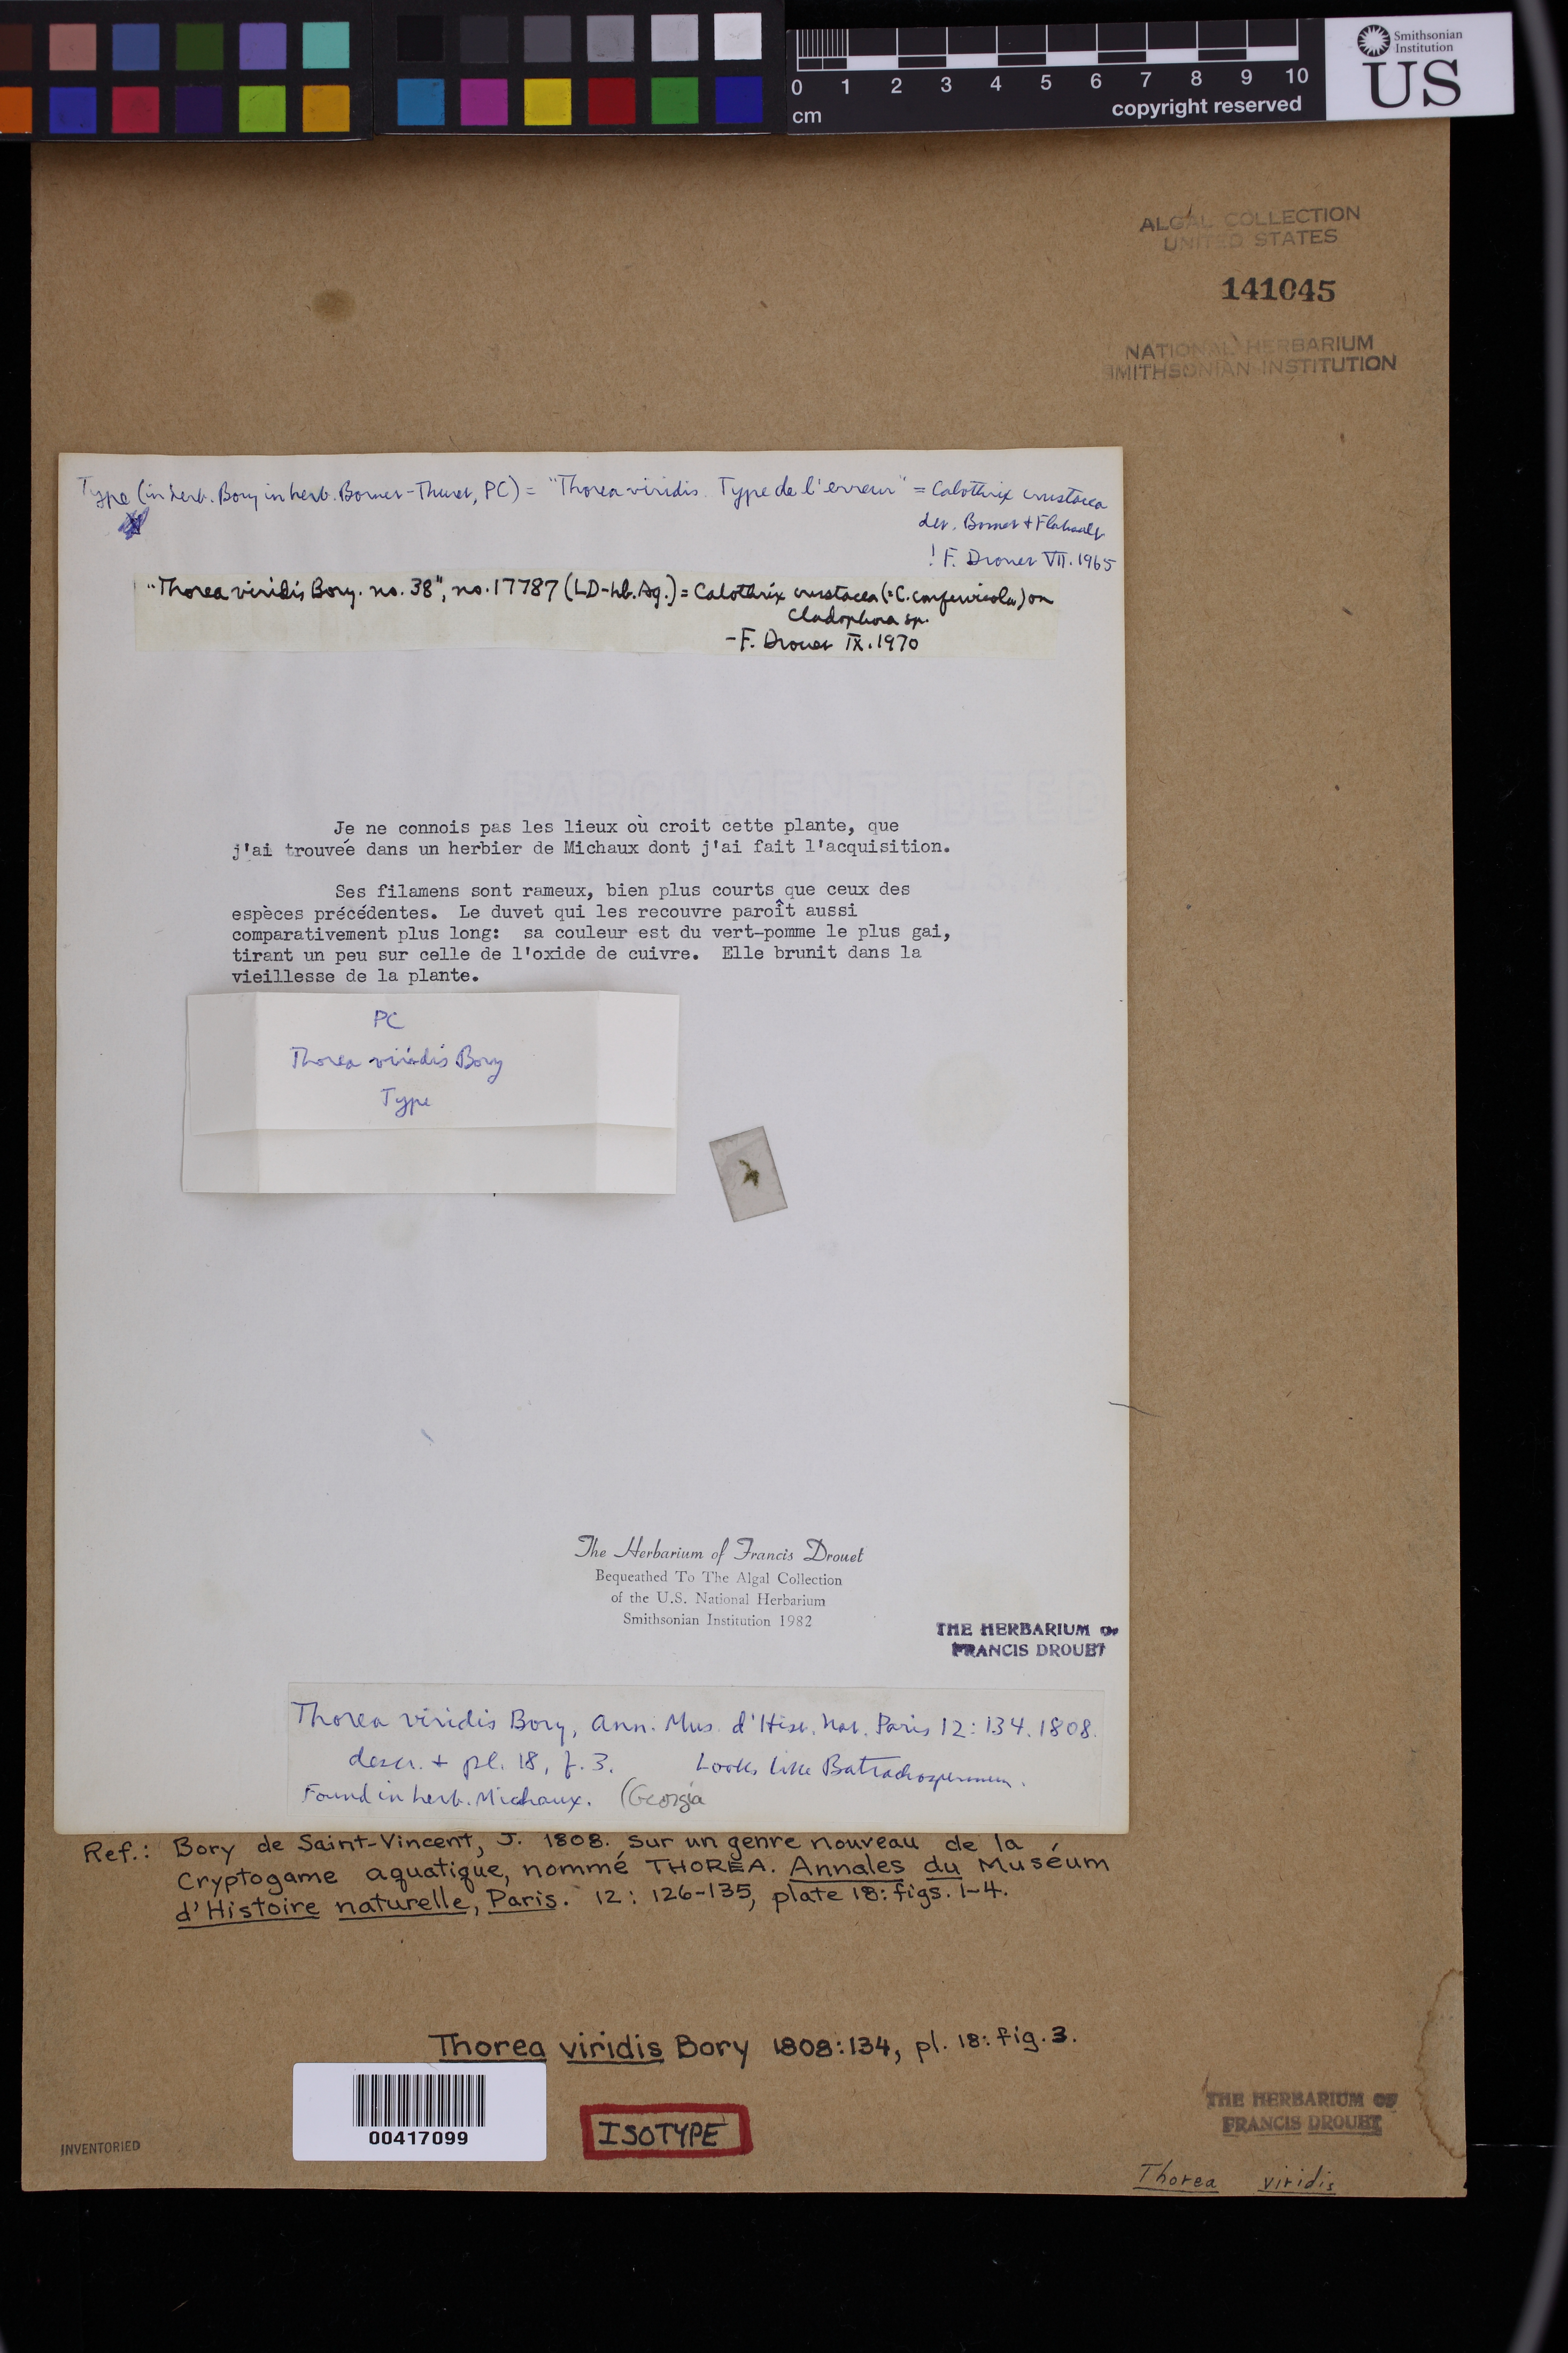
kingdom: Plantae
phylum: Rhodophyta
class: Florideophyceae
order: Thoreales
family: Thoreaceae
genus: Thorea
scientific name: Thorea viridis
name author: Bory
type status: Isotype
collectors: J. B. G. M. Bory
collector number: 38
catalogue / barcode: US 141045